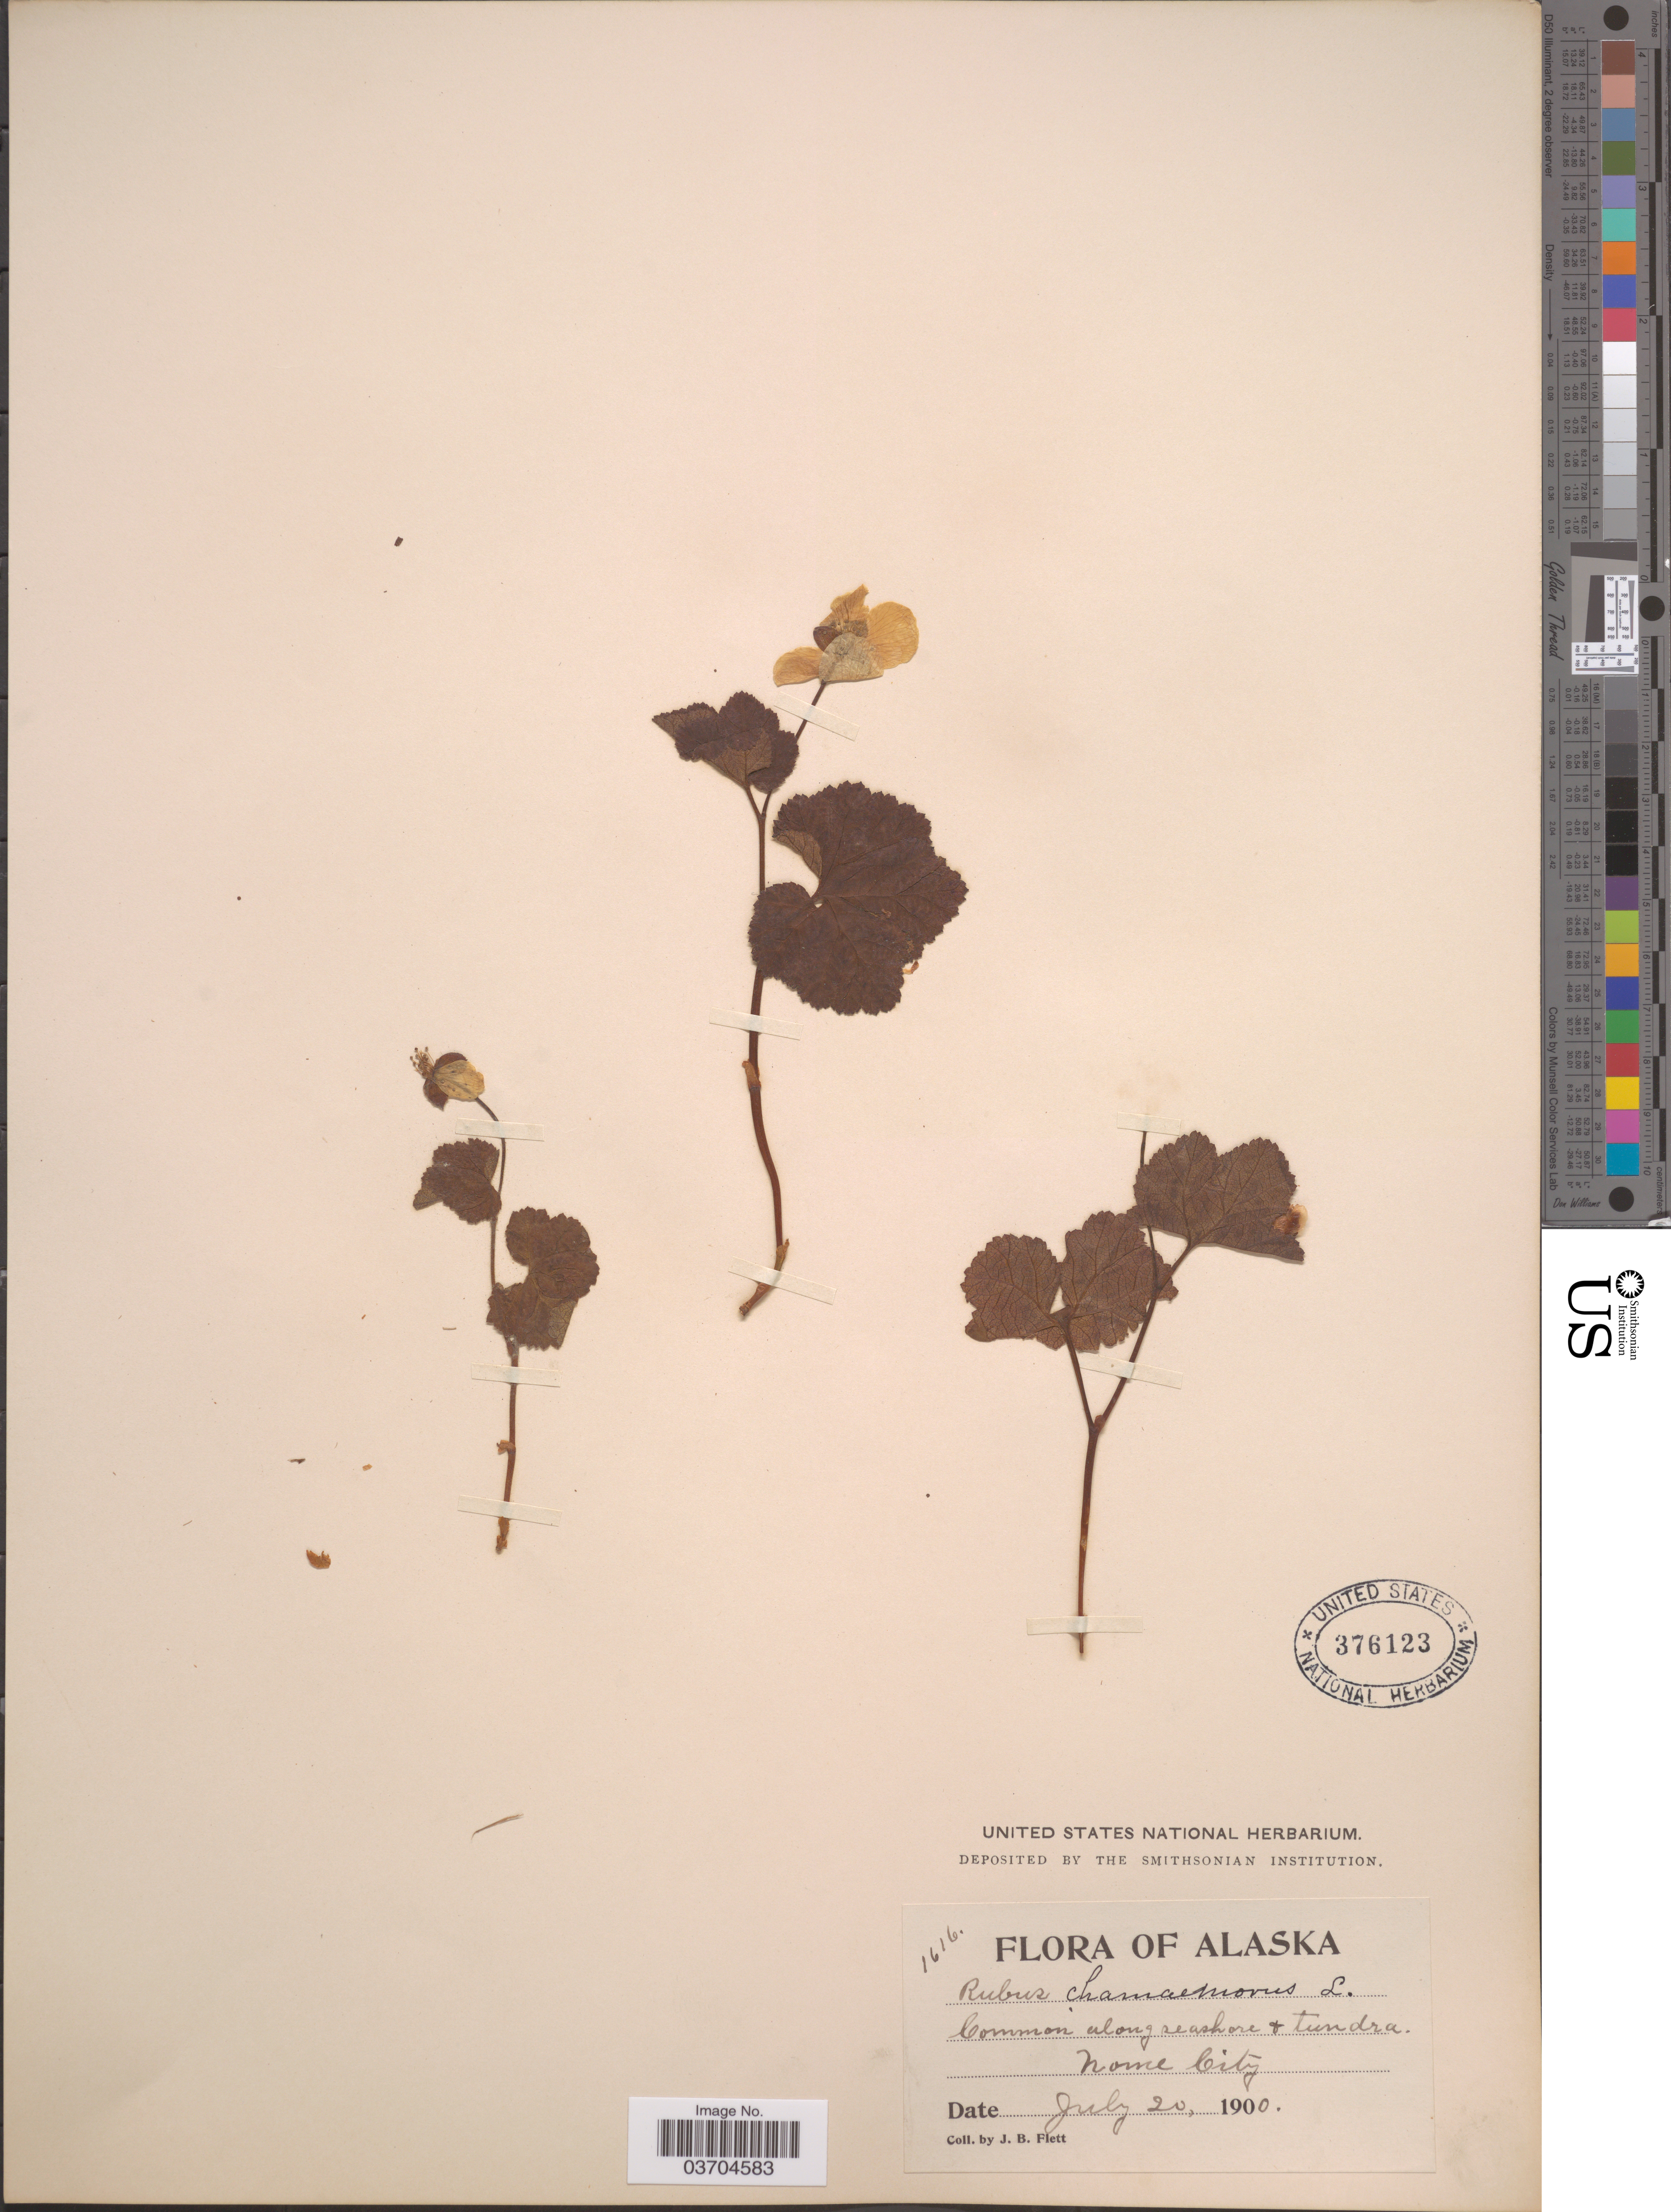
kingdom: Plantae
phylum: Tracheophyta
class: Magnoliopsida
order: Rosales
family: Rosaceae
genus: Rubus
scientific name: Rubus chamaemorus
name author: L.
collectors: J. Flett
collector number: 1616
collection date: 1900-07-20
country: United States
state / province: Alaska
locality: Along seashore + tundra. Nome City.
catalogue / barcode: US 376123